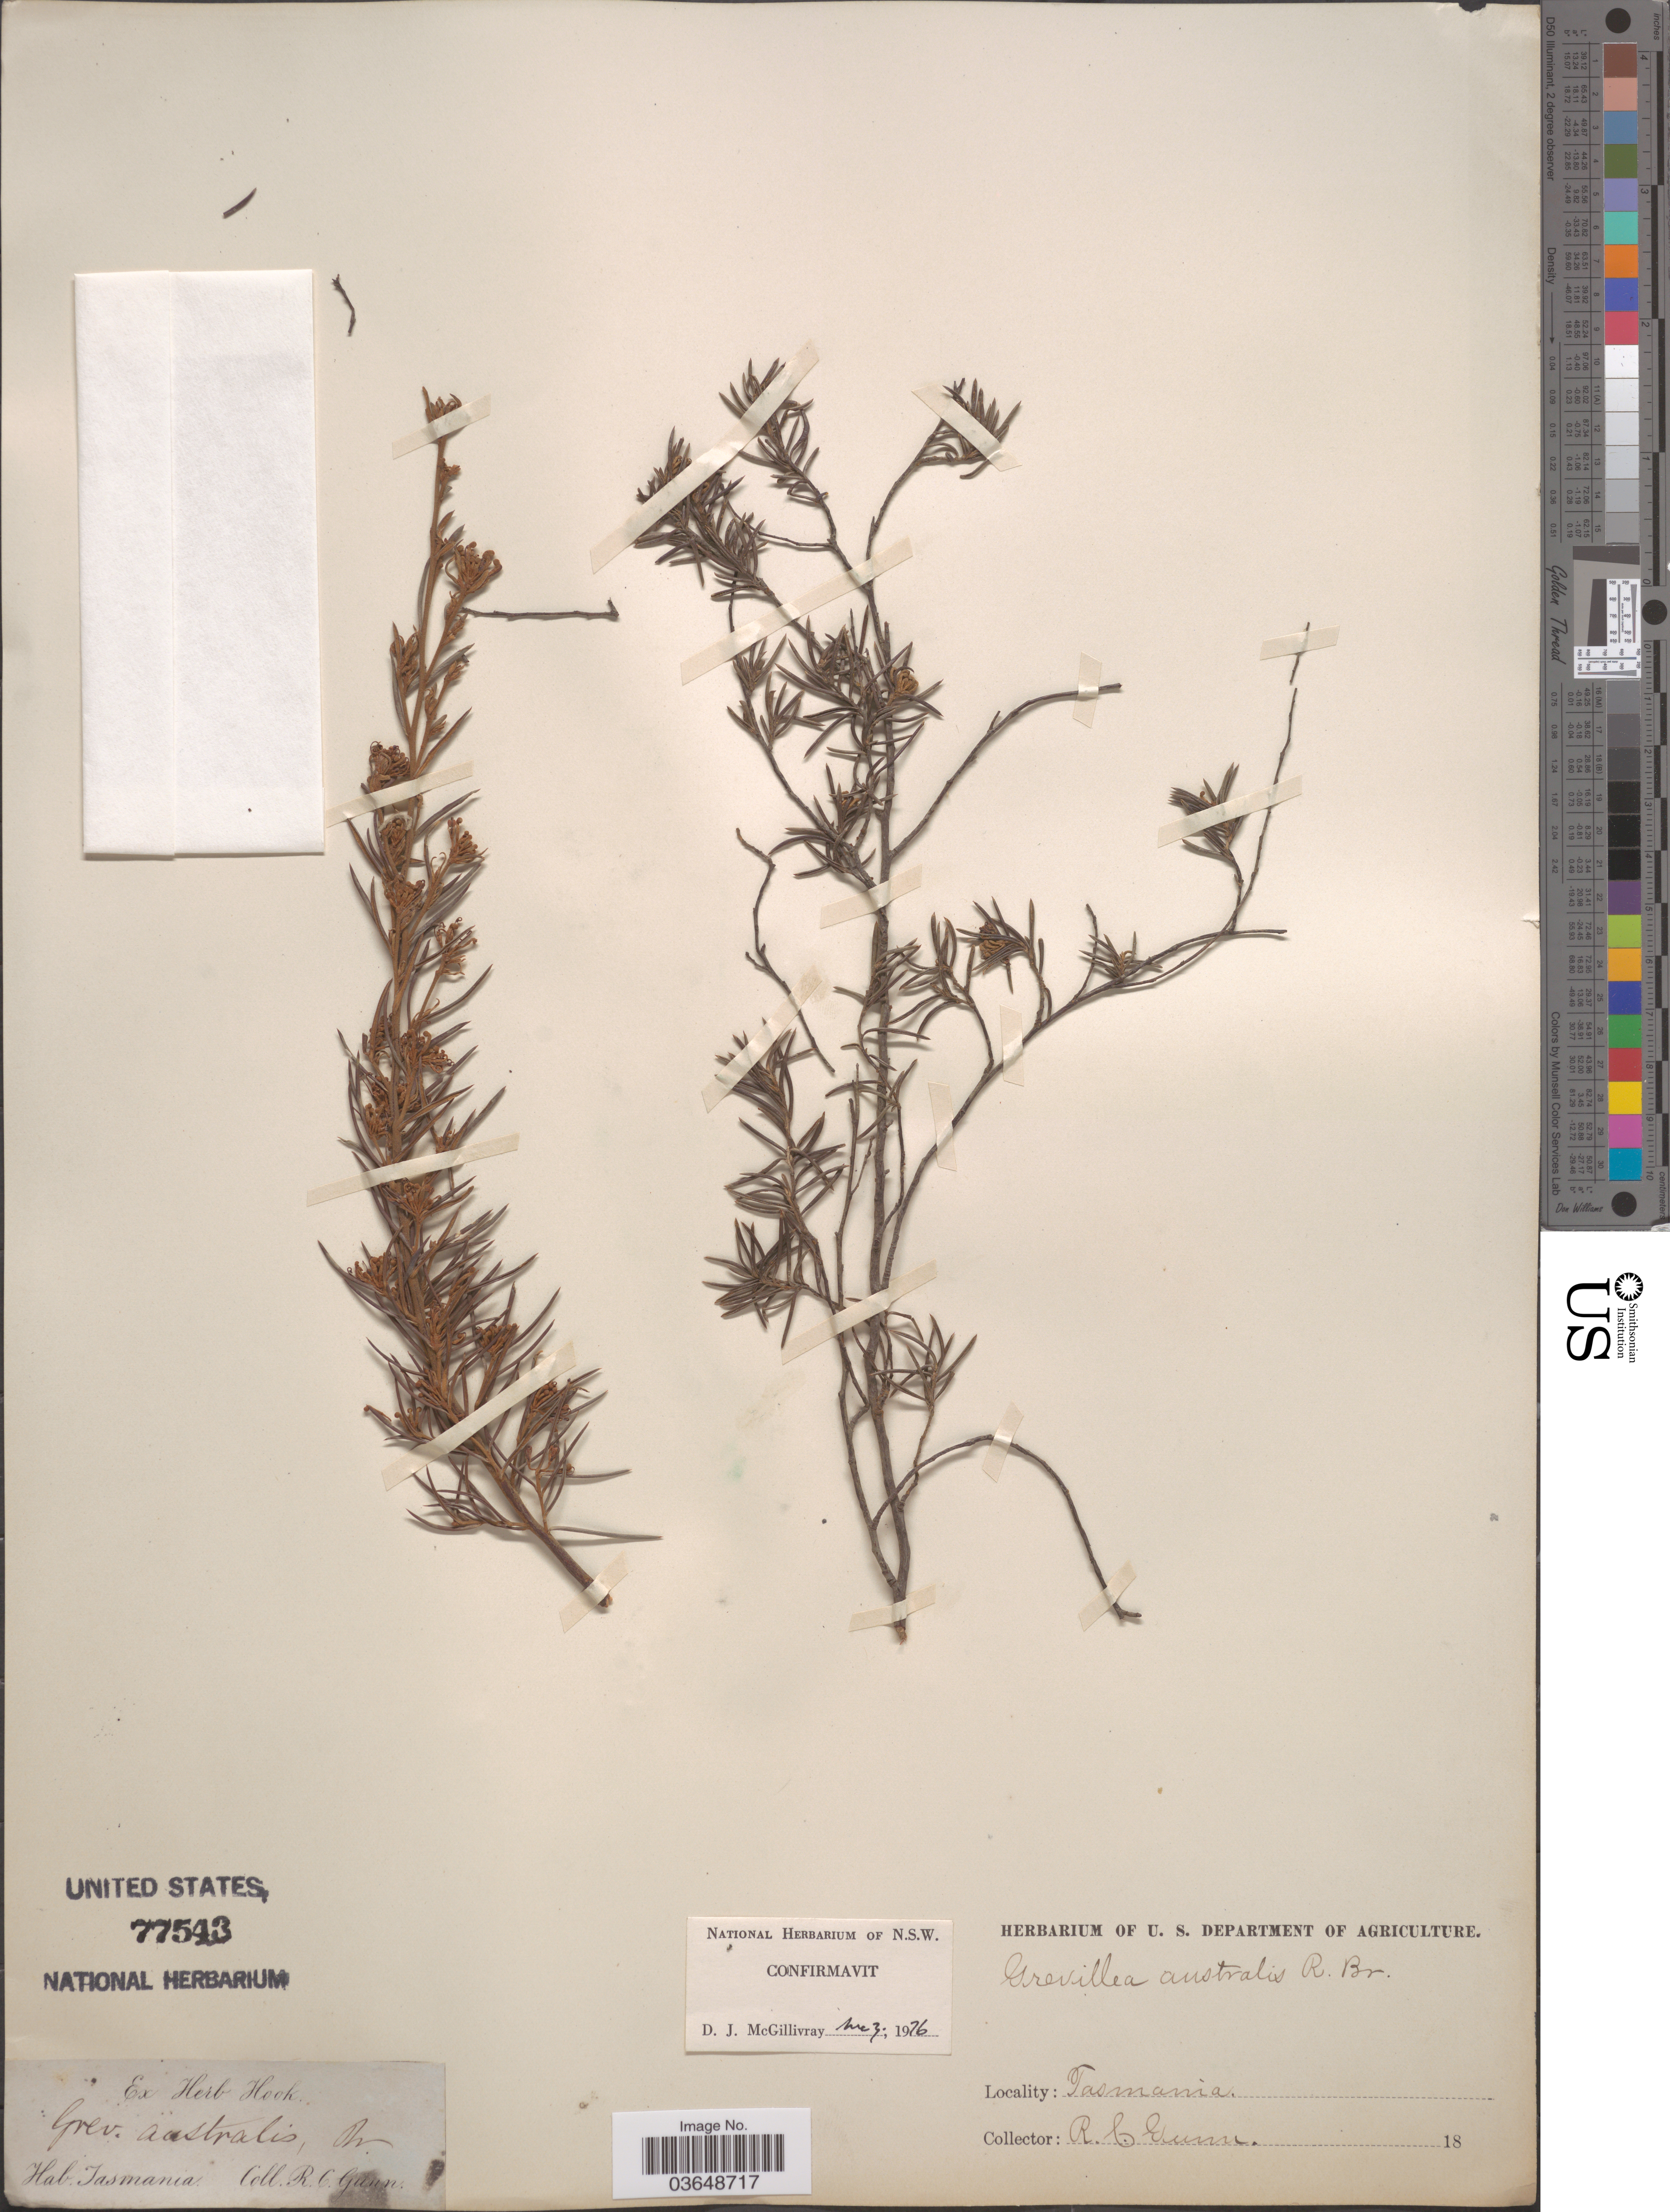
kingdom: Plantae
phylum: Tracheophyta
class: Magnoliopsida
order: Proteales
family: Proteaceae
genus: Grevillea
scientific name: Grevillea australis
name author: R. Br.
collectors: R. Gunn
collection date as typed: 18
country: Australia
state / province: Tasmania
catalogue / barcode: US 77543